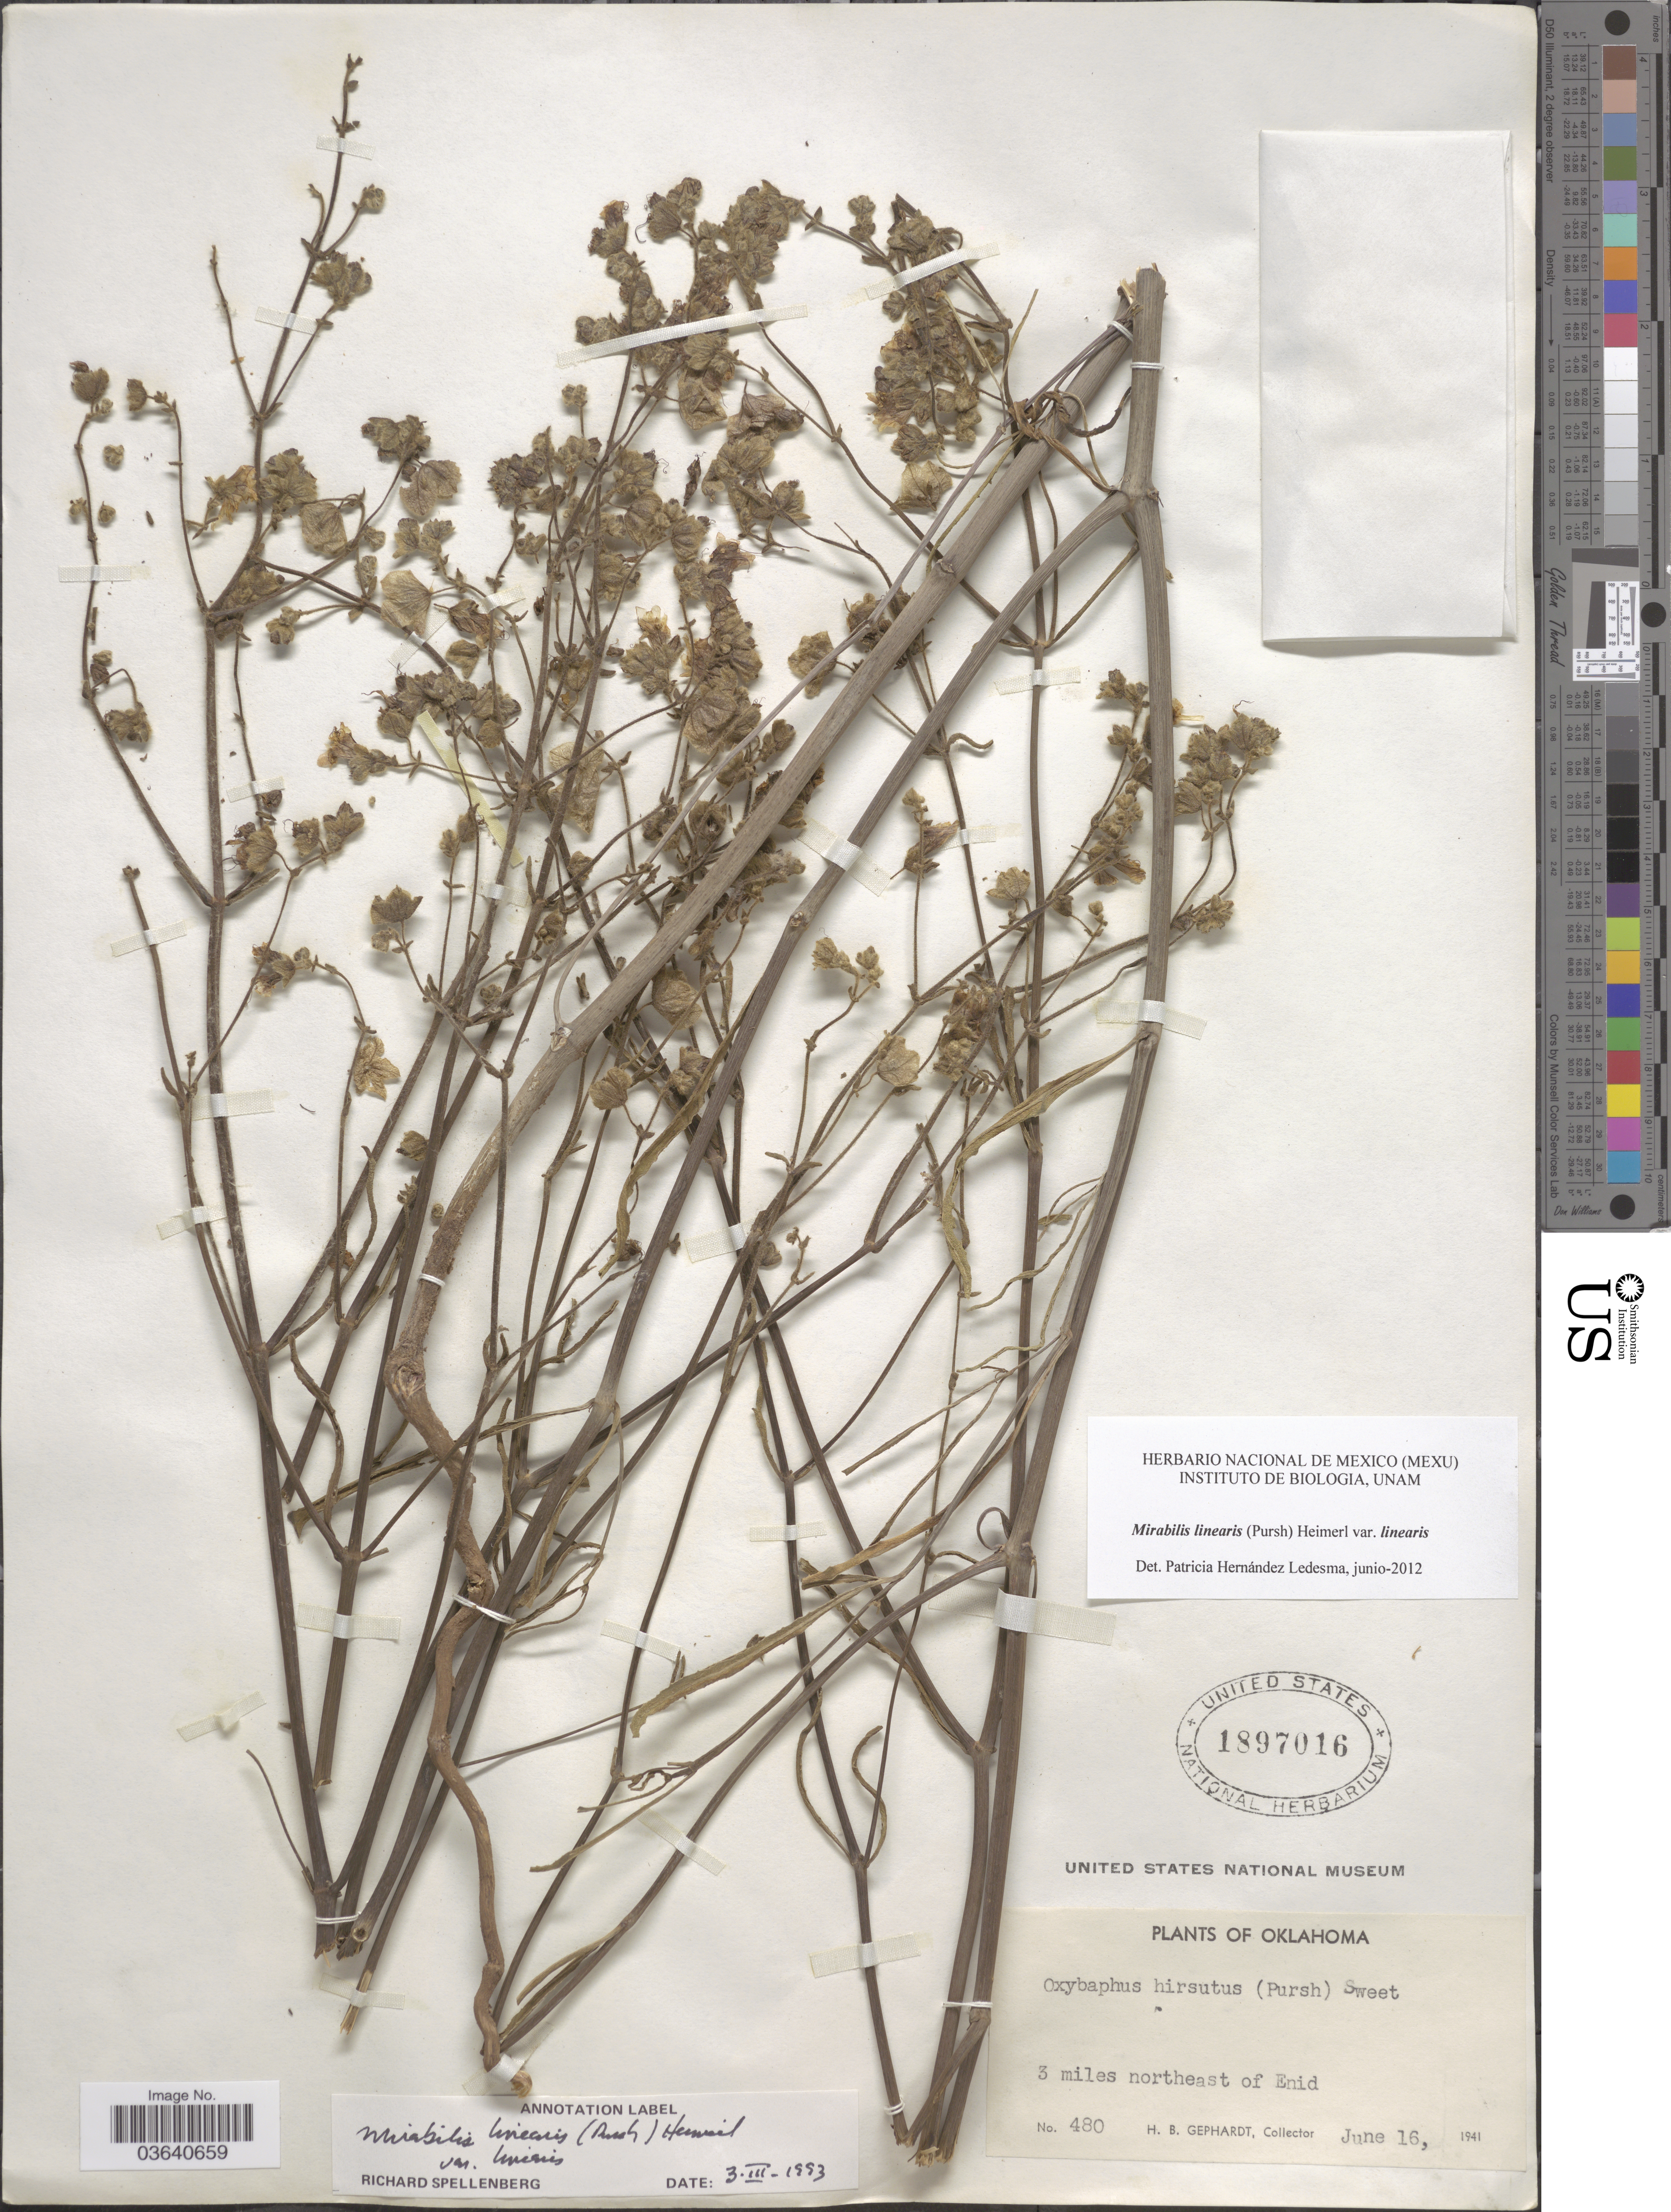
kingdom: Plantae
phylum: Tracheophyta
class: Magnoliopsida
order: Caryophyllales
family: Nyctaginaceae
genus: Mirabilis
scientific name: Mirabilis linearis var. linearis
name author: (Pursh) Heimerl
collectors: H. Gephardt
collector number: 480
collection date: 1941-06-16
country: United States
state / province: Oklahoma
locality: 3 miles northeast of Enid.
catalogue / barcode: US 1897016